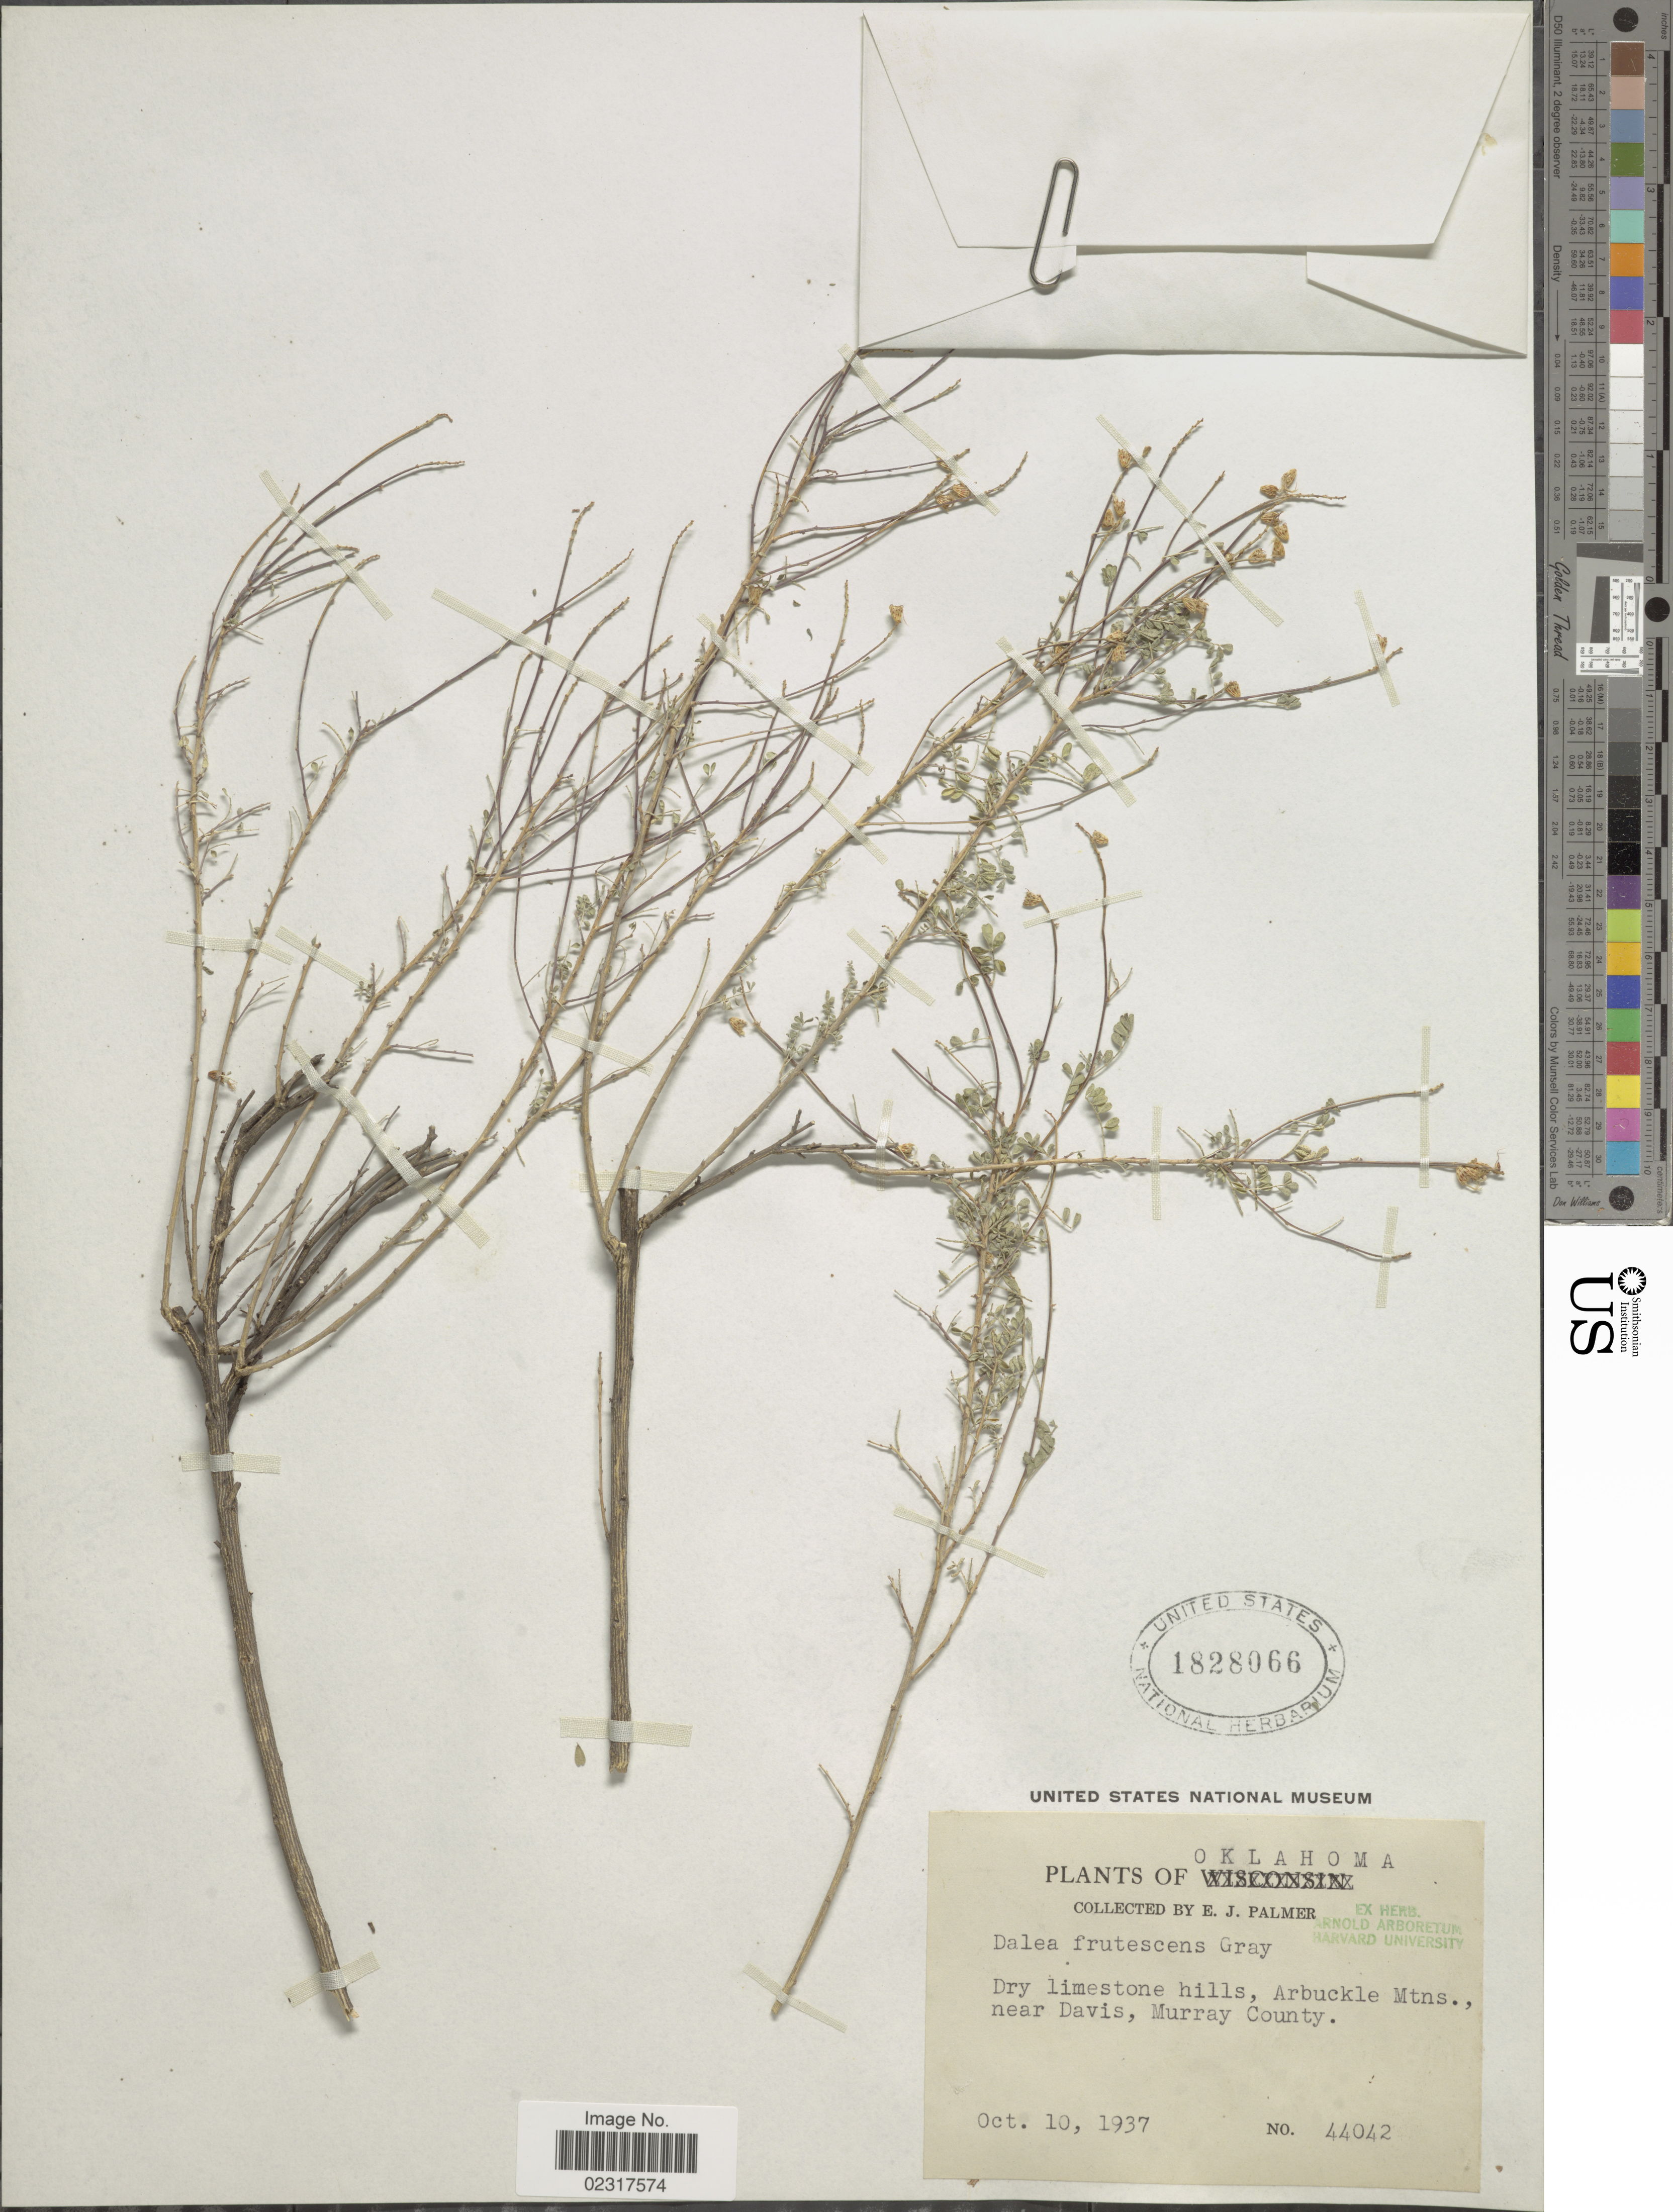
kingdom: Plantae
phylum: Tracheophyta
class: Magnoliopsida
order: Fabales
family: Fabaceae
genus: Dalea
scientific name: Dalea frutescens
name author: A. Gray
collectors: E. J. Palmer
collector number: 44042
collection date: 1937-10-10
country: United States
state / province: Oklahoma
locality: Arbuckle Mtns., near Davis, Murray County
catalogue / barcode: US 1828066